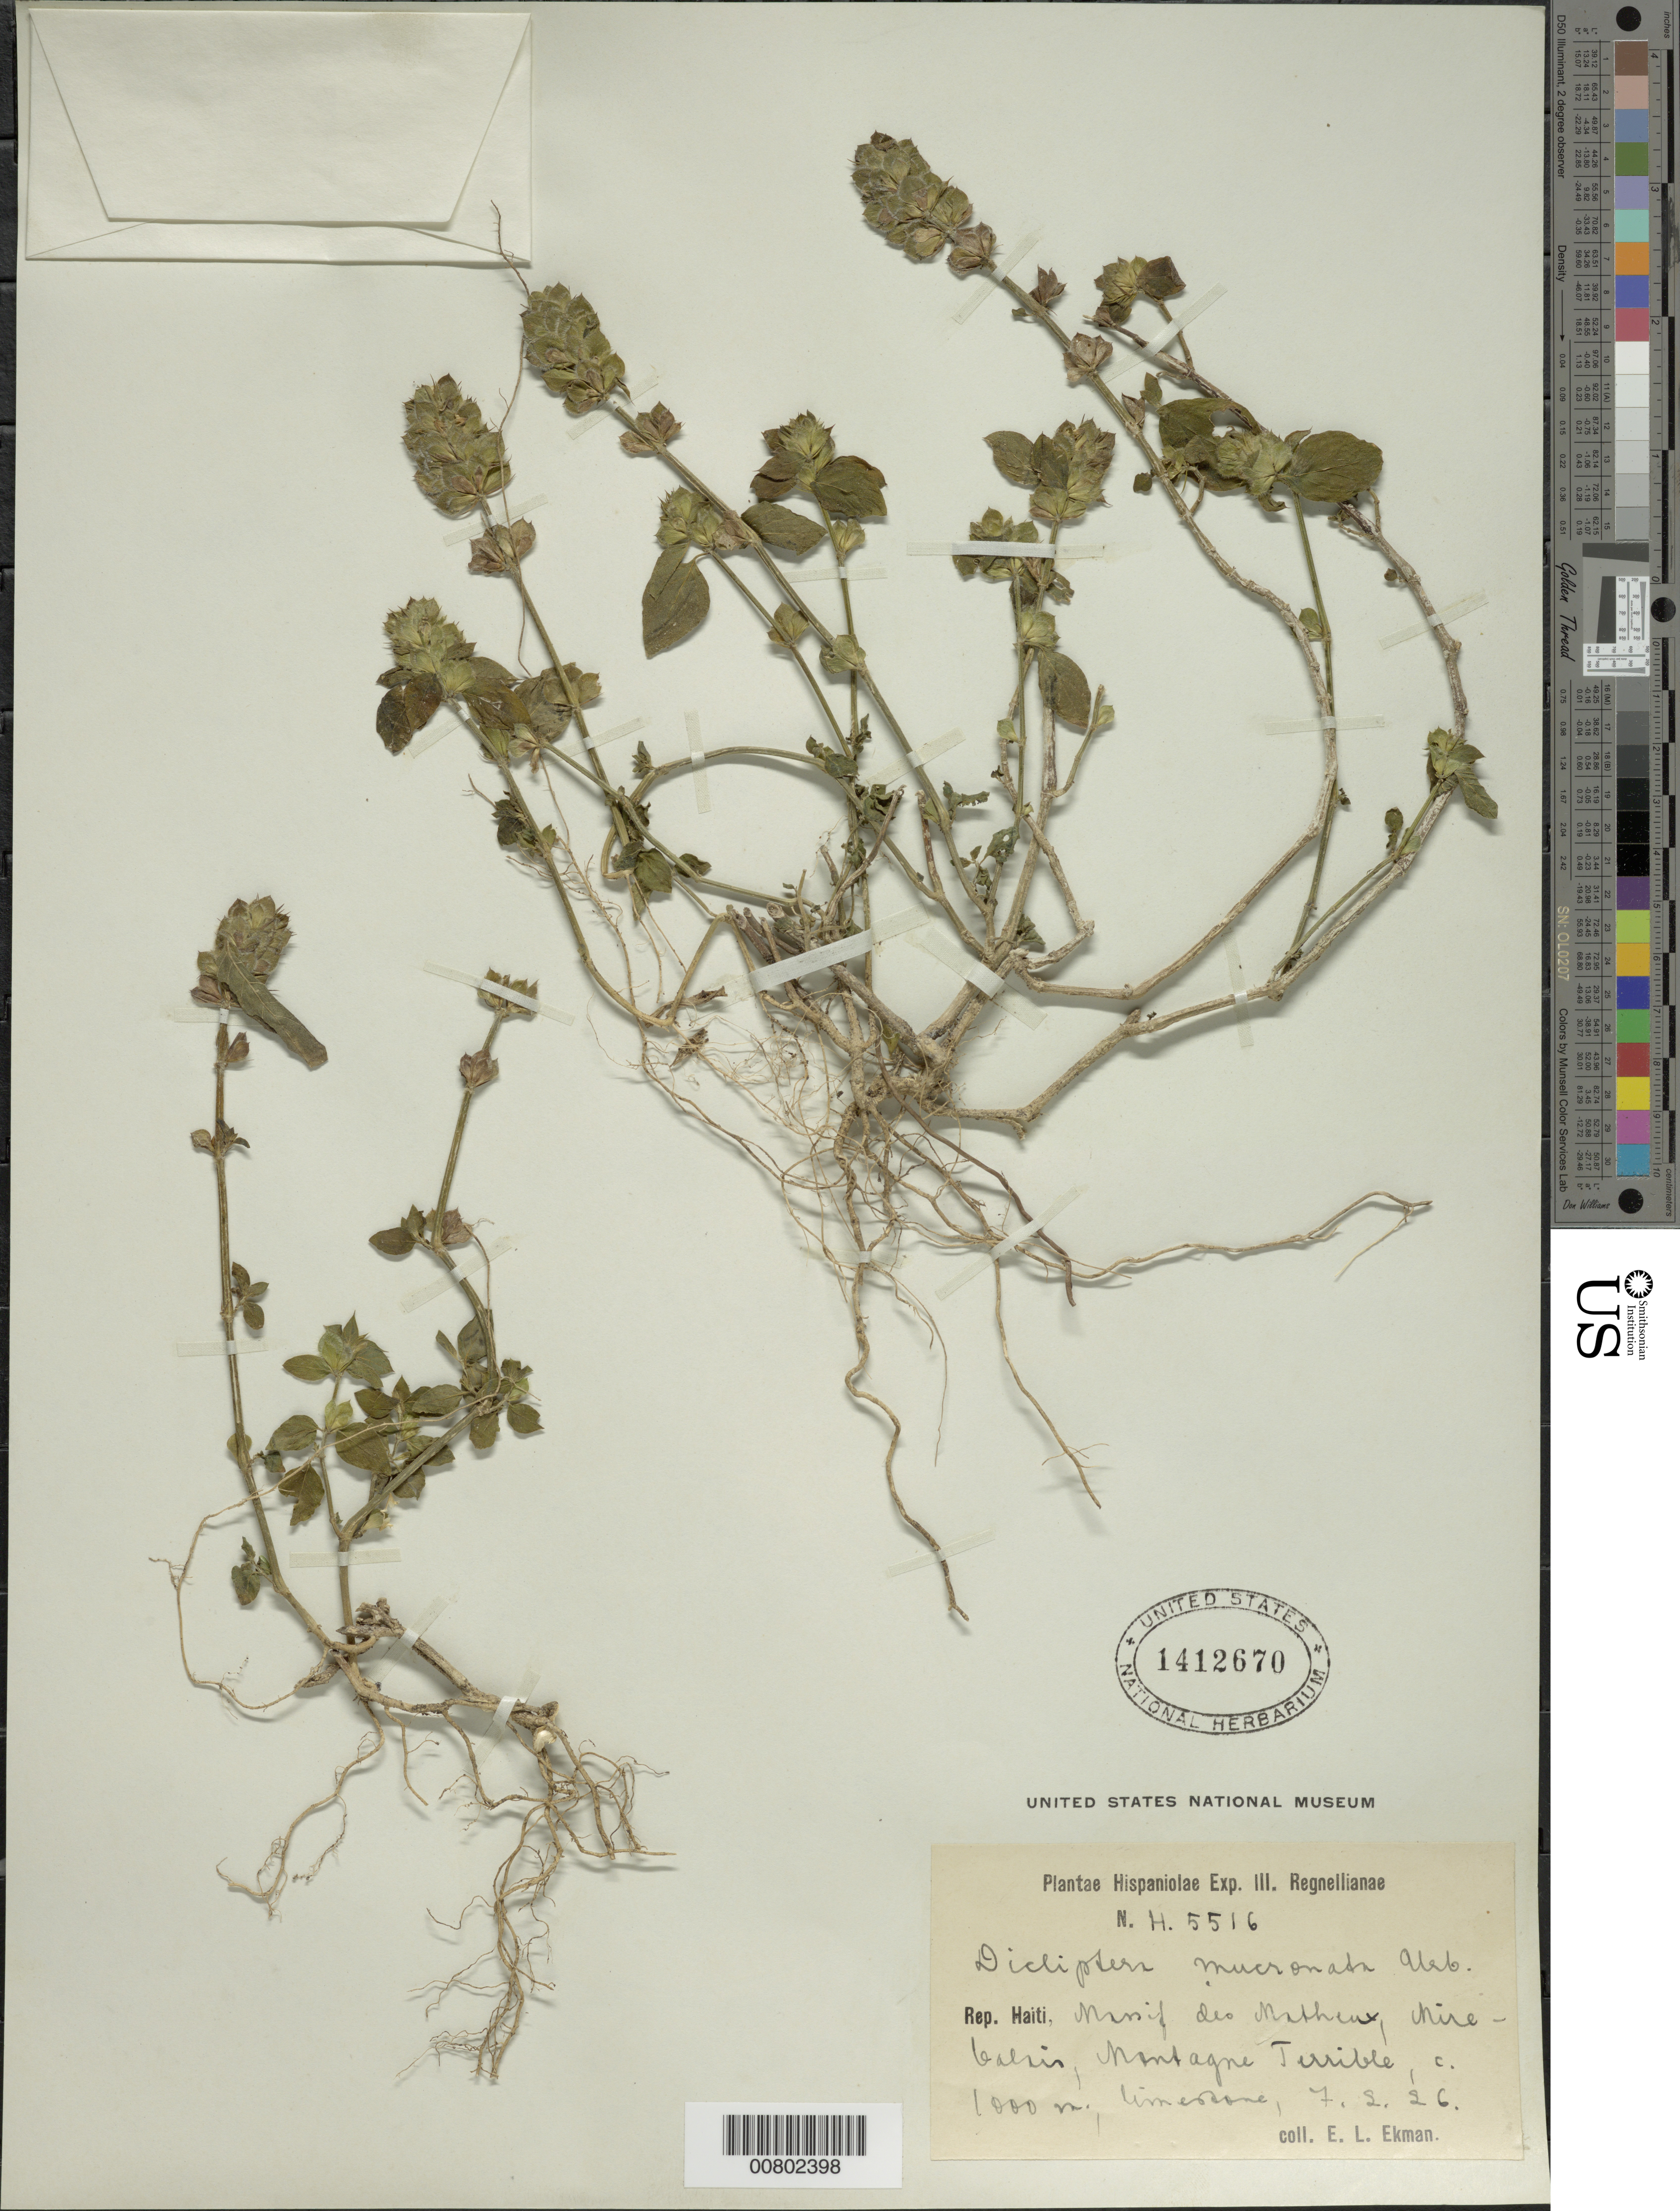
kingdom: Plantae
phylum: Tracheophyta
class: Magnoliopsida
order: Lamiales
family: Acanthaceae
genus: Dicliptera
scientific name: Dicliptera mucronata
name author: Urb.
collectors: E. L. Ekman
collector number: H 5516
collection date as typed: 07 Feb 1926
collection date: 1926-02-07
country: Haiti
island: Hispaniola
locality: Massif des Matheux, Mirebalais, Montagne Terrible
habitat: Limestone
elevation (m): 1000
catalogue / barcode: US 1412670